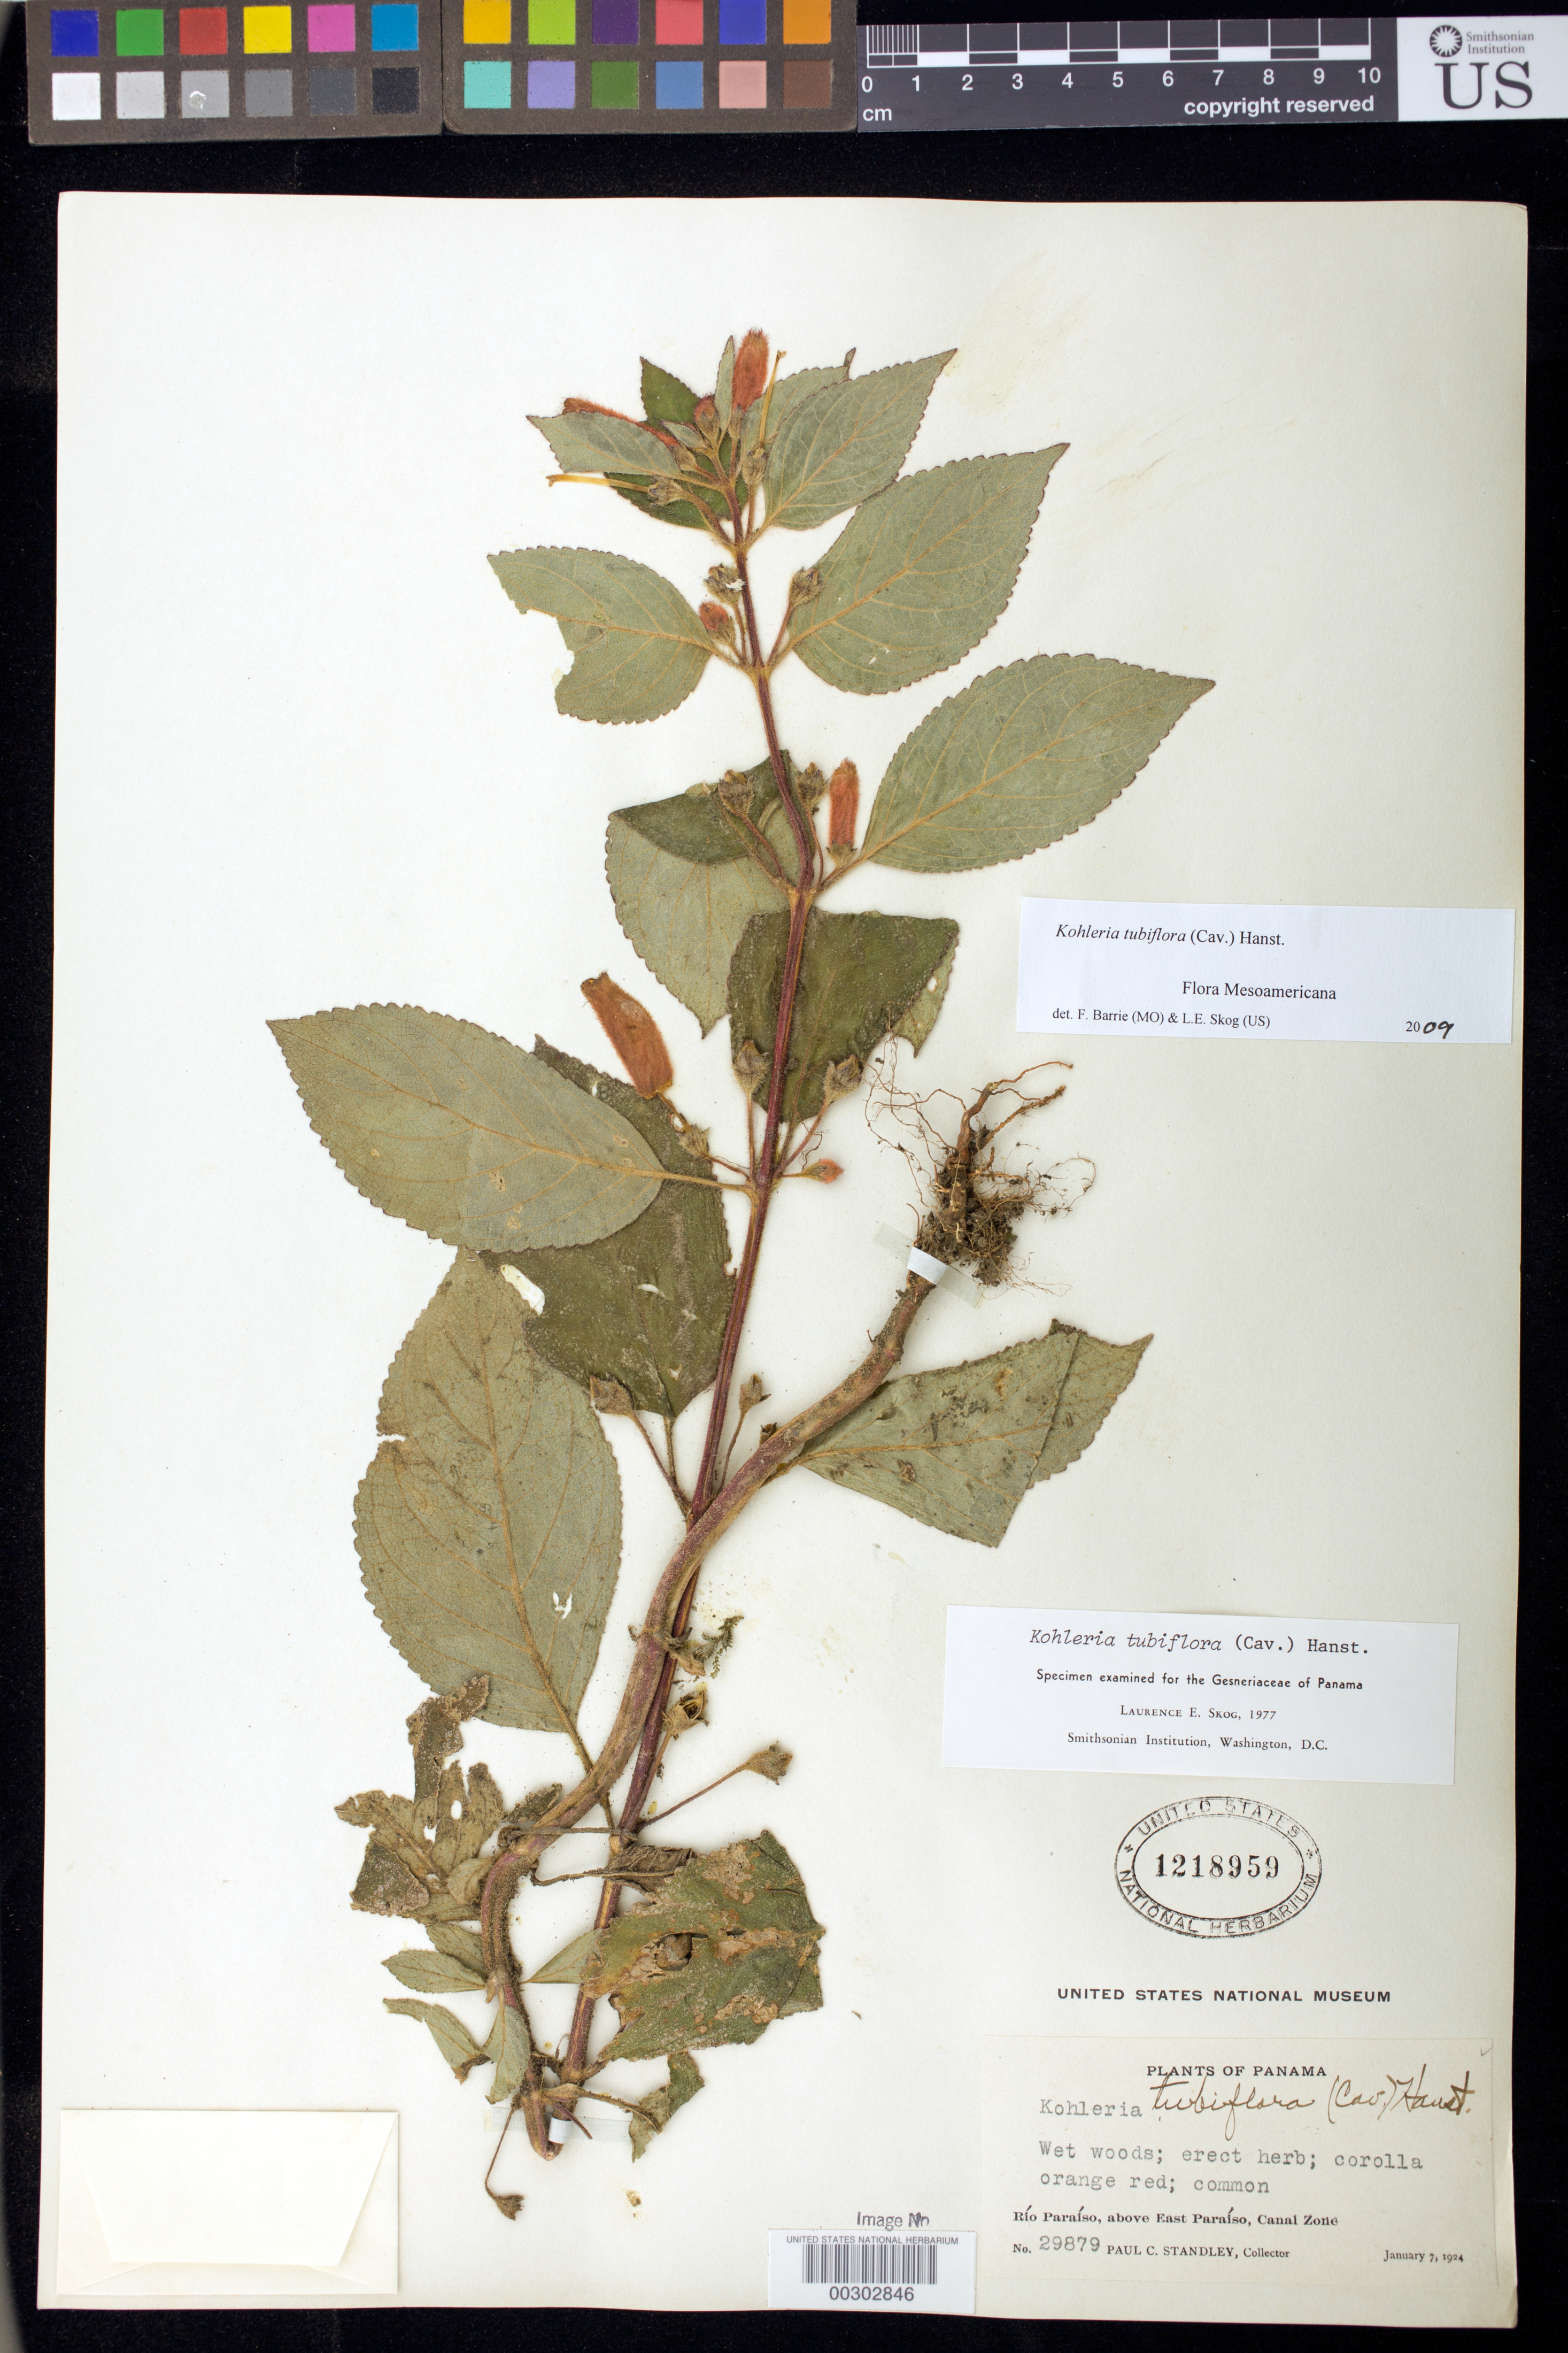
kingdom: Plantae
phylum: Tracheophyta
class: Magnoliopsida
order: Lamiales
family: Gesneriaceae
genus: Kohleria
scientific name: Kohleria tubiflora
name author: (Cav.) Hanst.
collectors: P. C. Standley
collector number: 29879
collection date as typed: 07 Jan 1924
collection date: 1924-01-07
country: Panama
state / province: Panamá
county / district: Canal Zone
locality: Rio Paraiso, above east Paraiso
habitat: Wet woods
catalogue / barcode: US 1218959